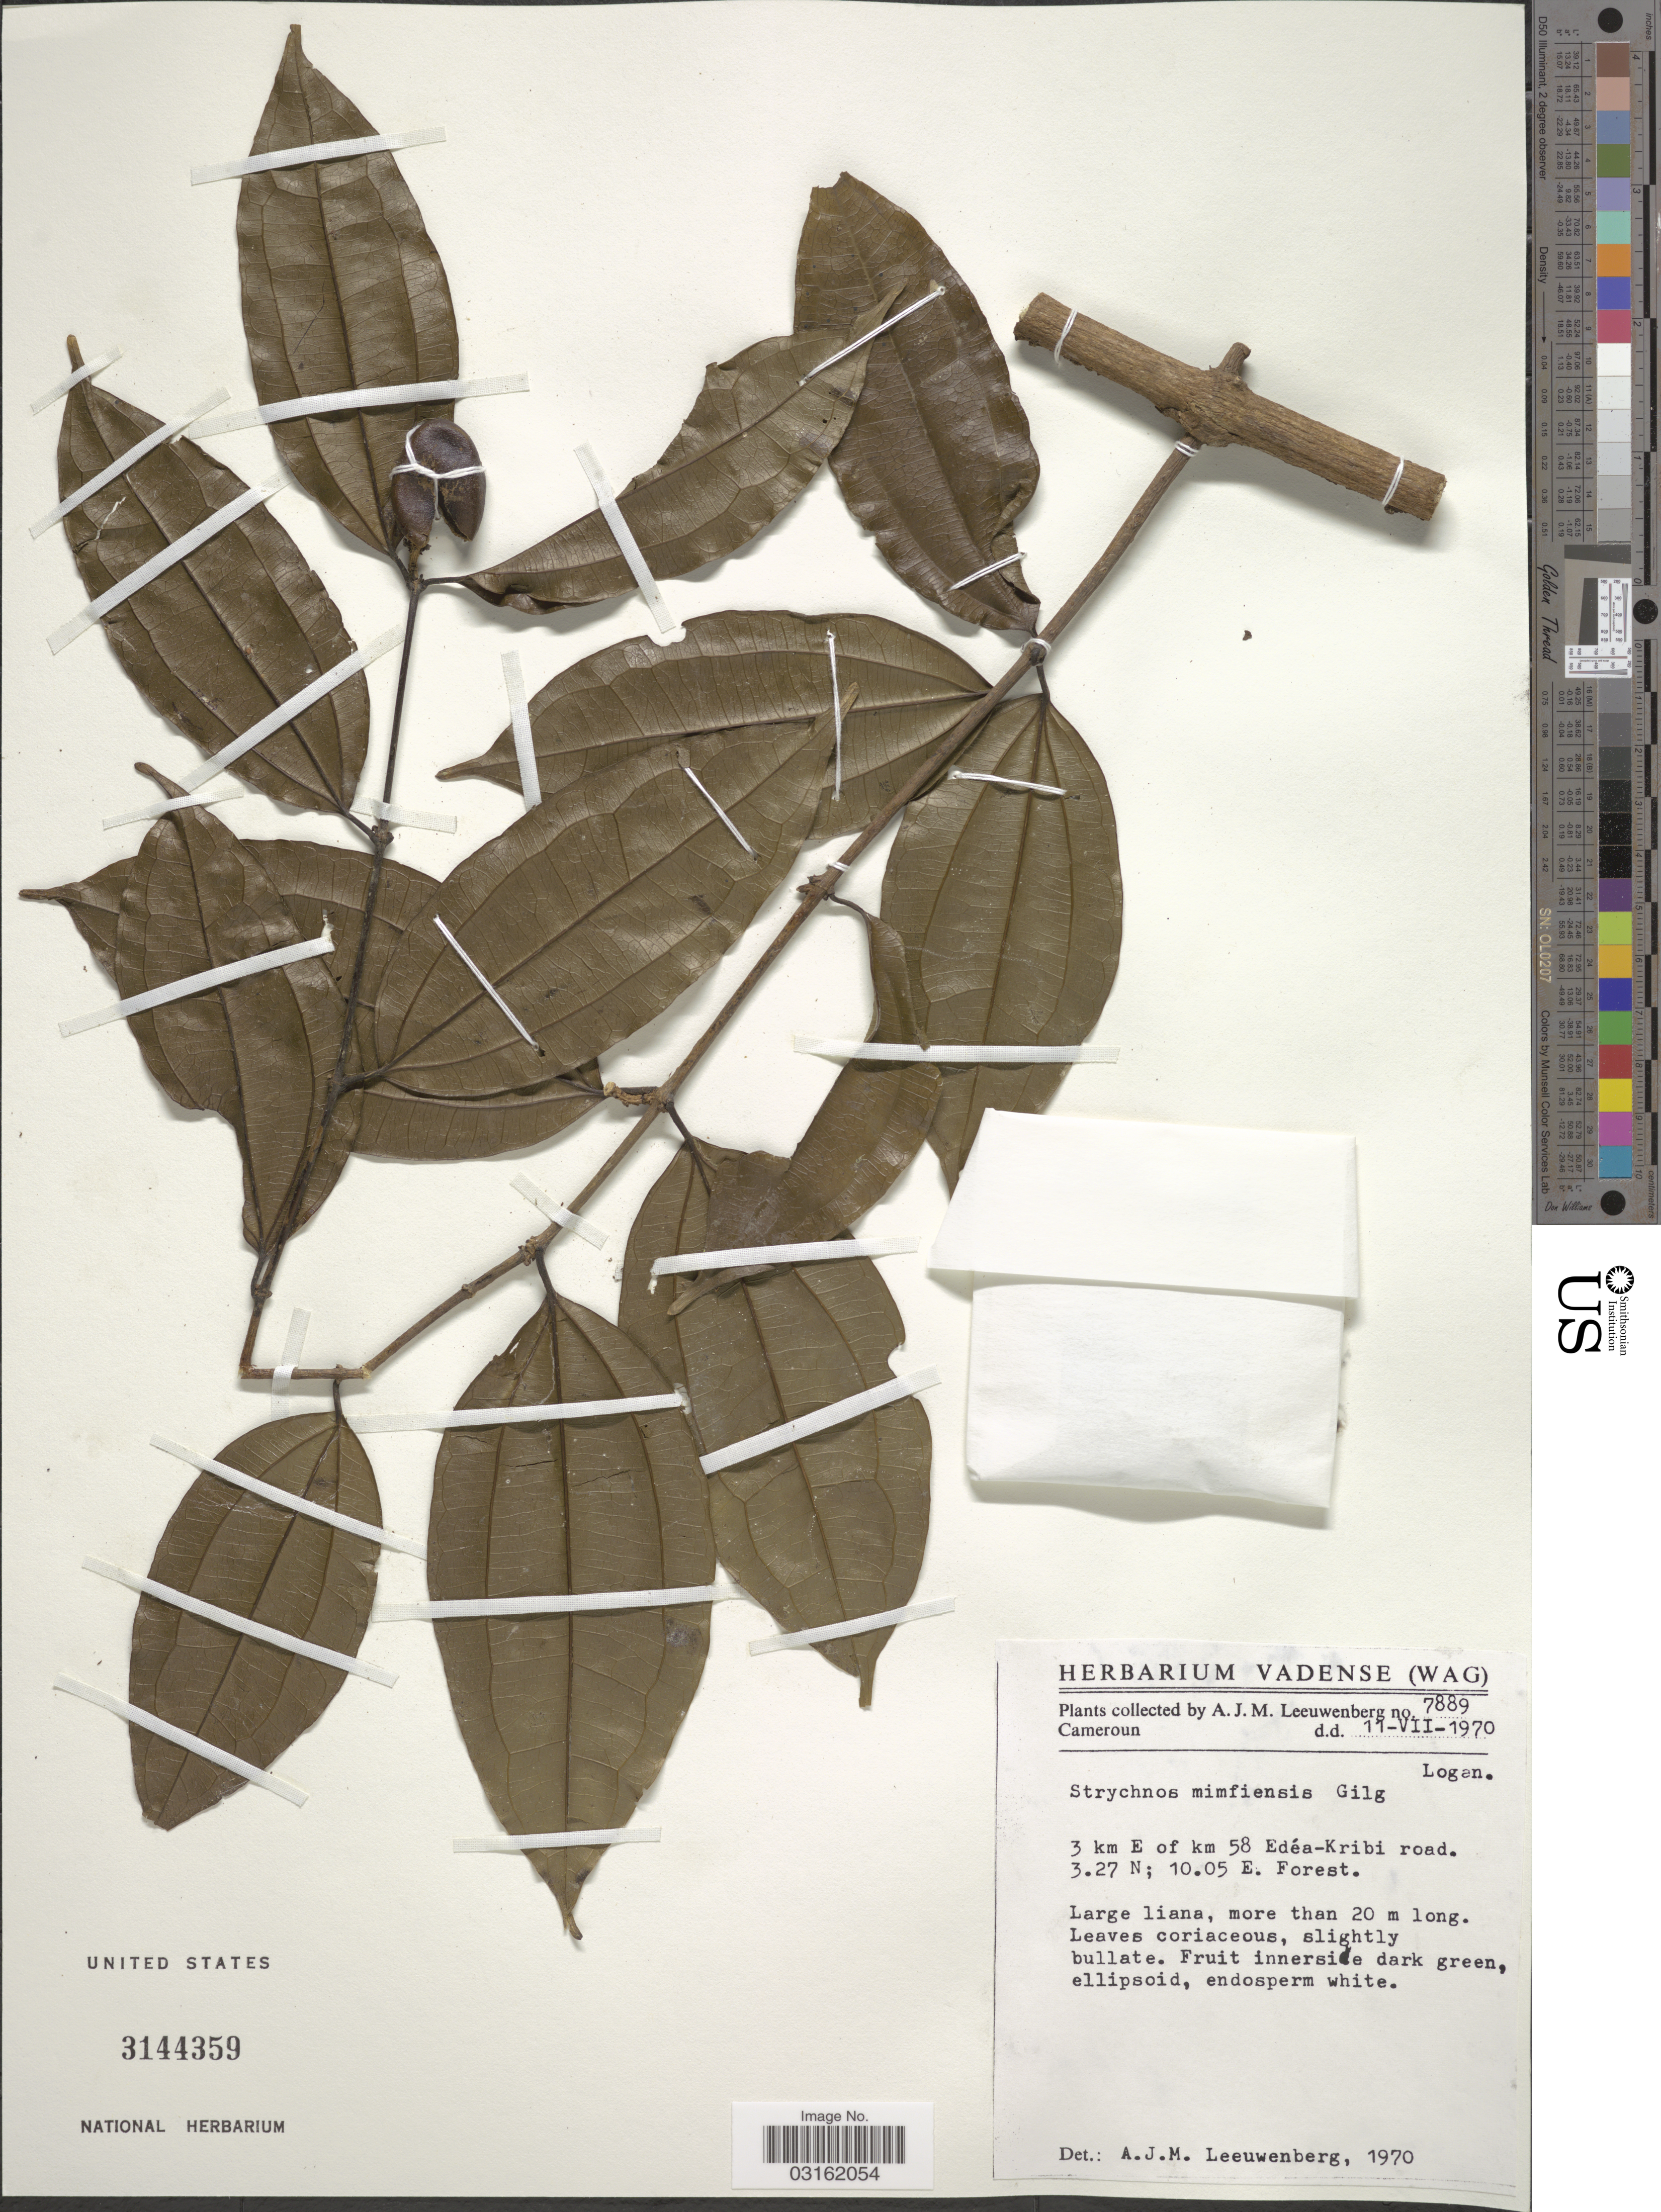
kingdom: Plantae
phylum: Tracheophyta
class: Magnoliopsida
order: Gentianales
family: Loganiaceae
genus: Strychnos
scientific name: Strychnos mimfiensis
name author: Gilg ex Leeuwenberg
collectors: A. J. M. Leeuwenberg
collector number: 7889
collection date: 1970-07-11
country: Cameroon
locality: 3 km E of km 58 Edéa-Kribi road.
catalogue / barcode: US 3144359